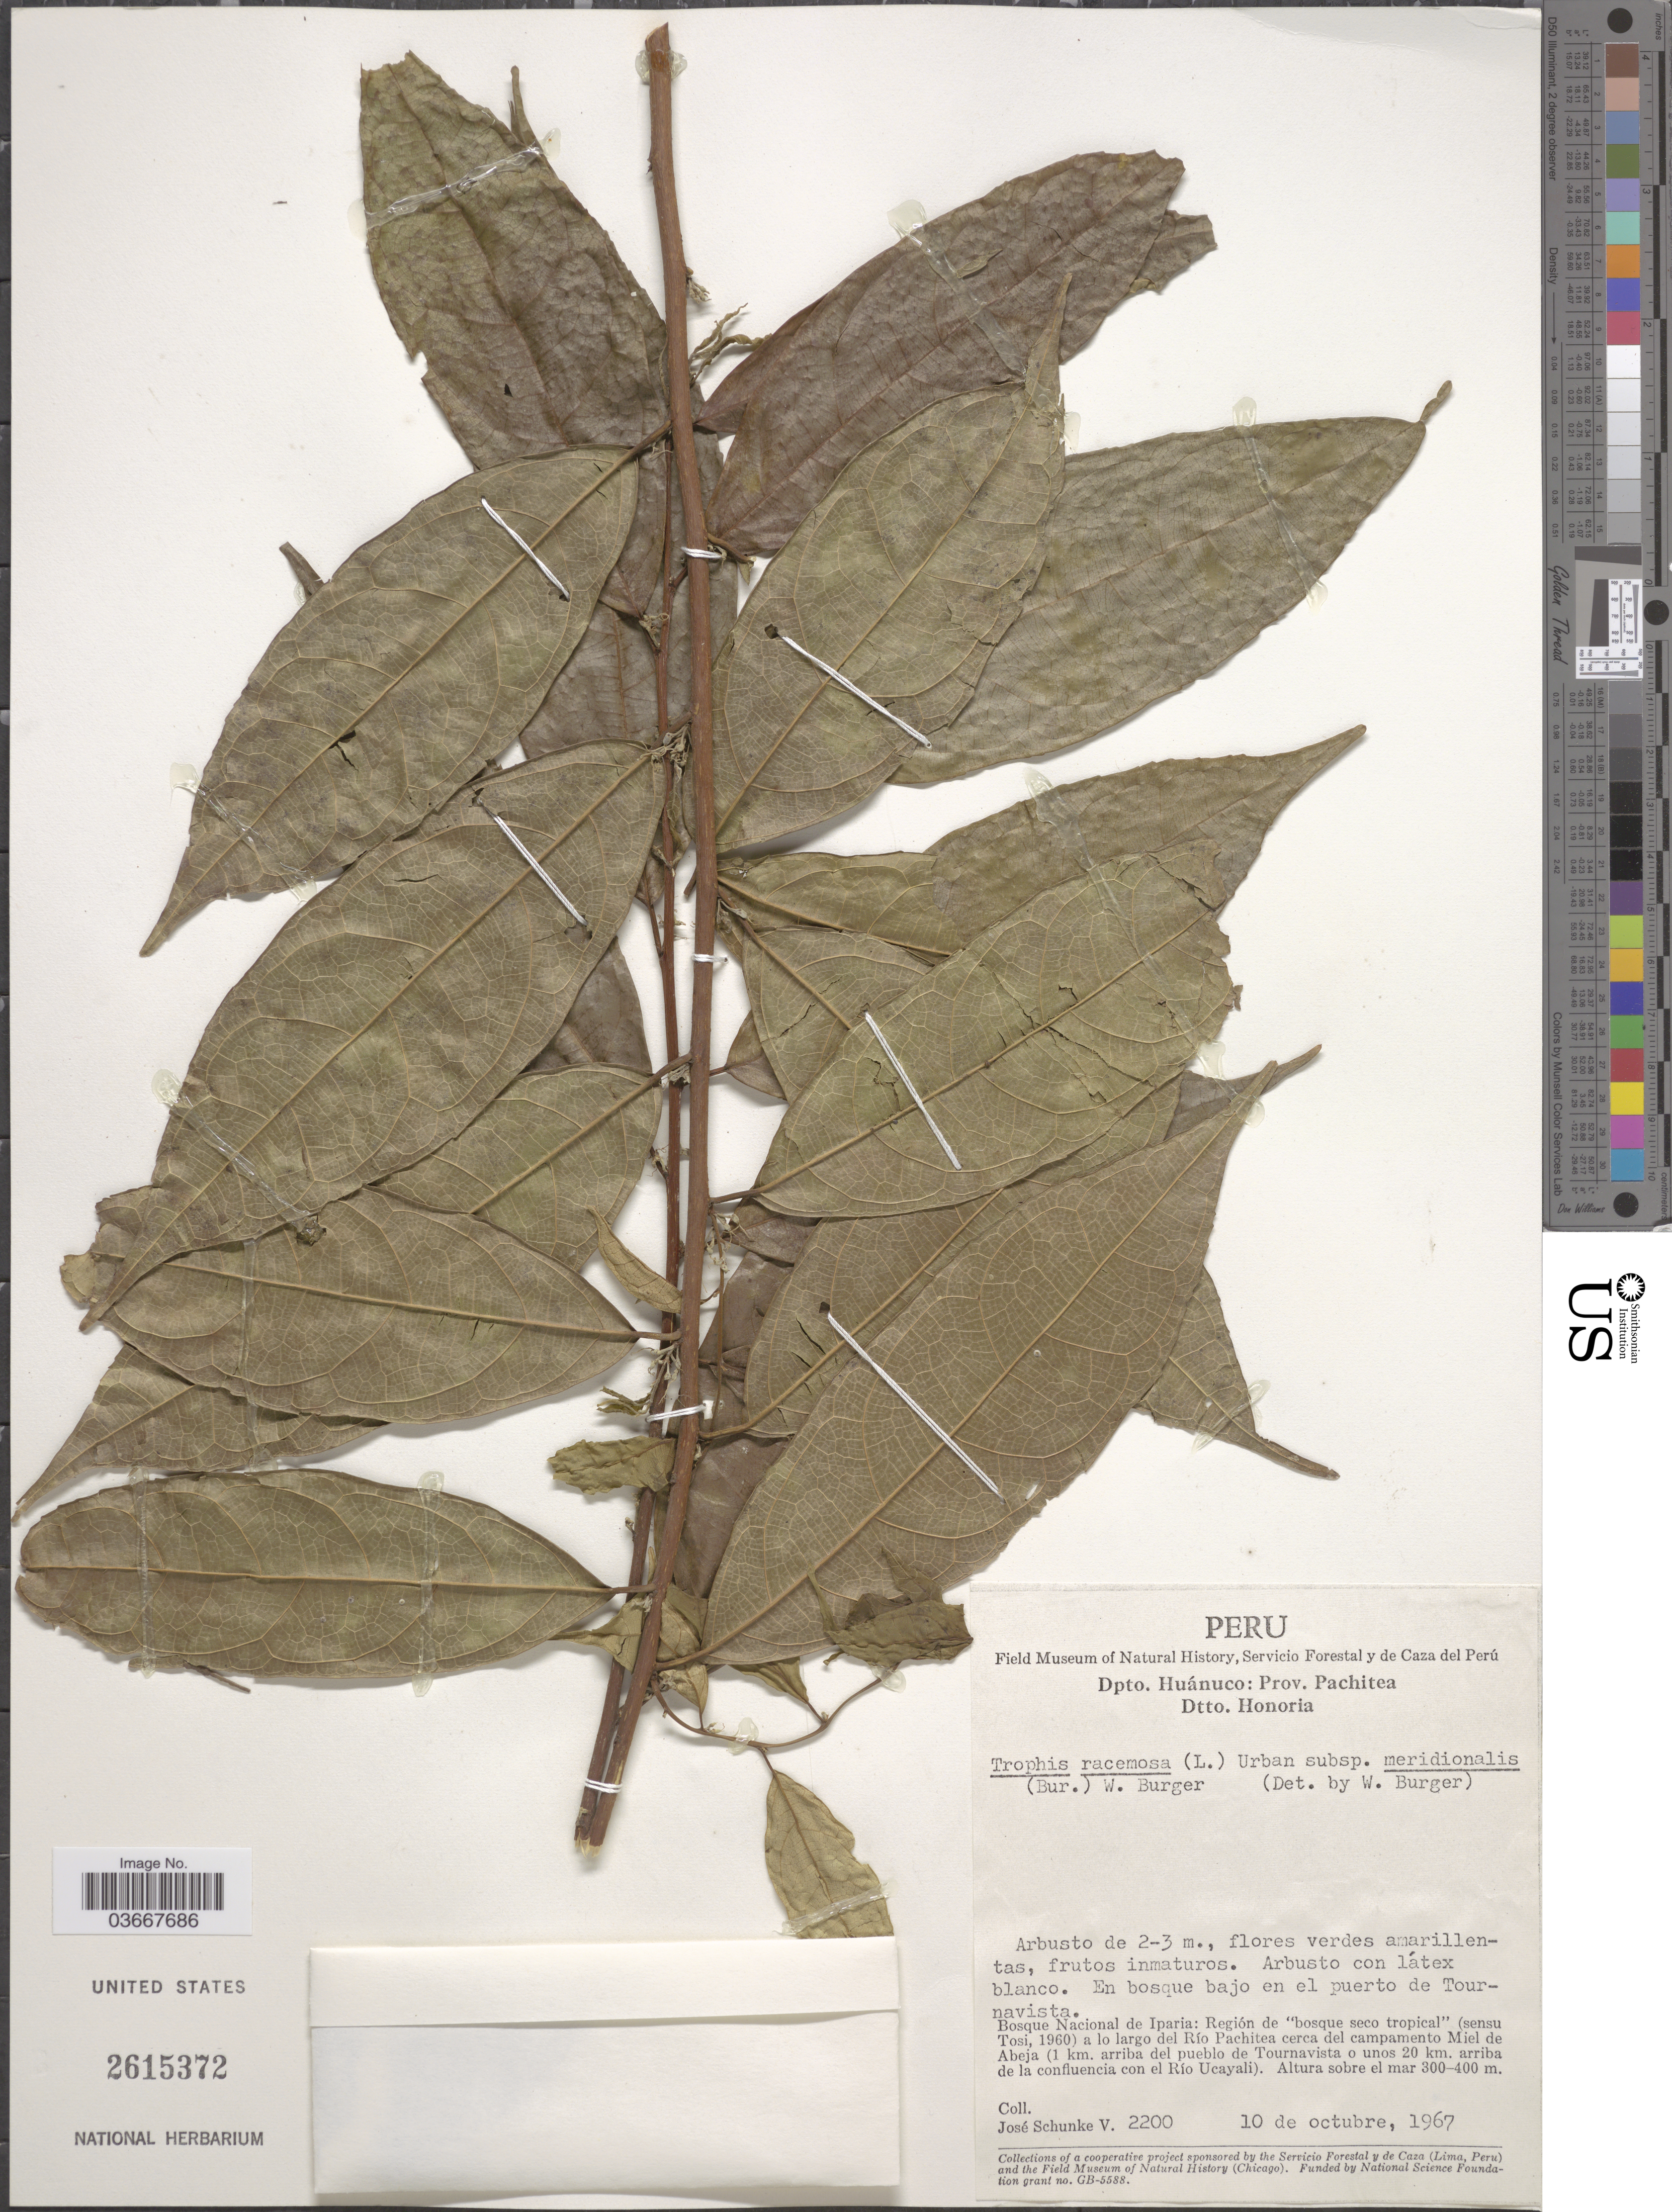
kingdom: Plantae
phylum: Tracheophyta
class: Magnoliopsida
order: Rosales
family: Moraceae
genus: Trophis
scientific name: Trophis racemosa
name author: (L.) Urb.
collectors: J. Schunke Vigo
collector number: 2200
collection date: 1967-10-10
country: Peru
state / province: Huánuco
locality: Dpto. Huánuco: Prov. Pachitea. Dtto. Honoria. En bosque bajo en el puerto de Tournavista. Bosque Nacional de Iparia: Región de 'bosque seco tropical' (sensu Tosi, 1960) a lo largo del Río Pachitea cerca del campamento. Miel de Abeja (1km. arriba del pueblo de Tournavista o unos 20 km. arriba de la confluencia con el Río Ucayali).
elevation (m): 300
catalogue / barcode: US 2615372